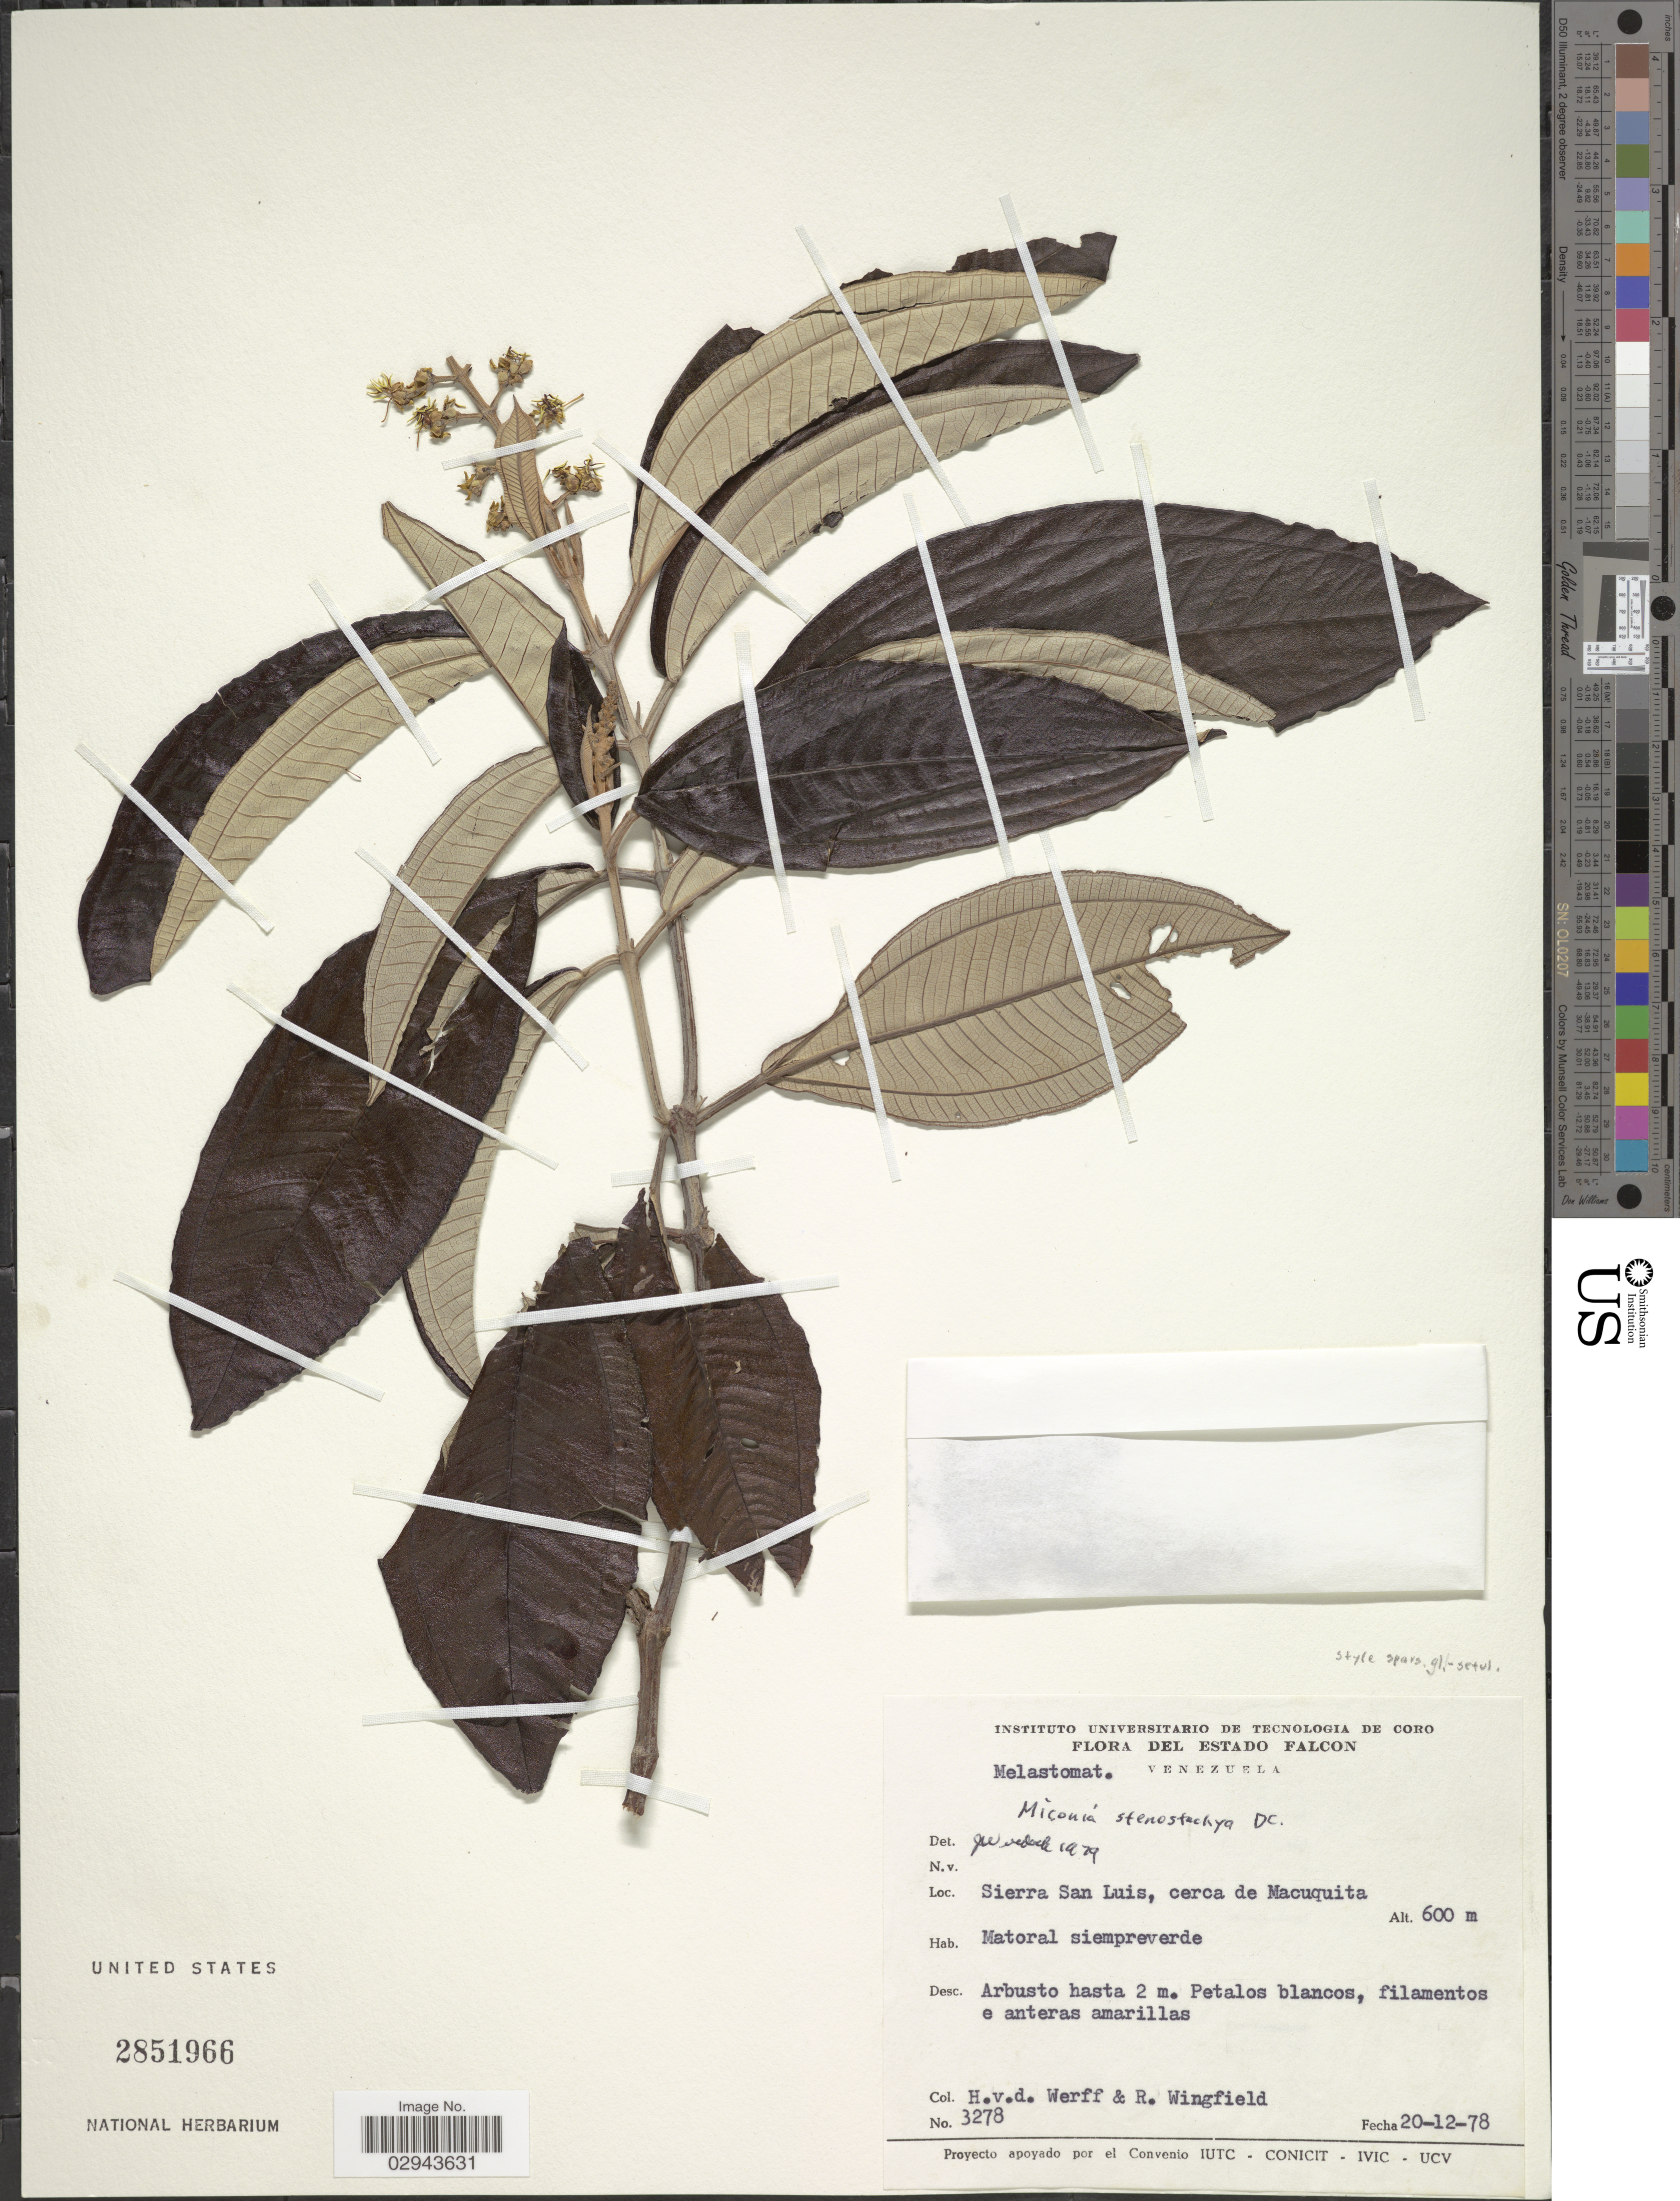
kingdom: Plantae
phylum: Tracheophyta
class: Magnoliopsida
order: Myrtales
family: Melastomataceae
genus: Miconia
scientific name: Miconia stenostachya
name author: DC.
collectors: H. van der Werff & R. Wingfield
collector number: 3278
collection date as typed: Transcribed d/m/y: 20/12/78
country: Venezuela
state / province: Falcón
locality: Sierra San Luis, cerca de Macuquita.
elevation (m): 600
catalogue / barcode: US 2851966